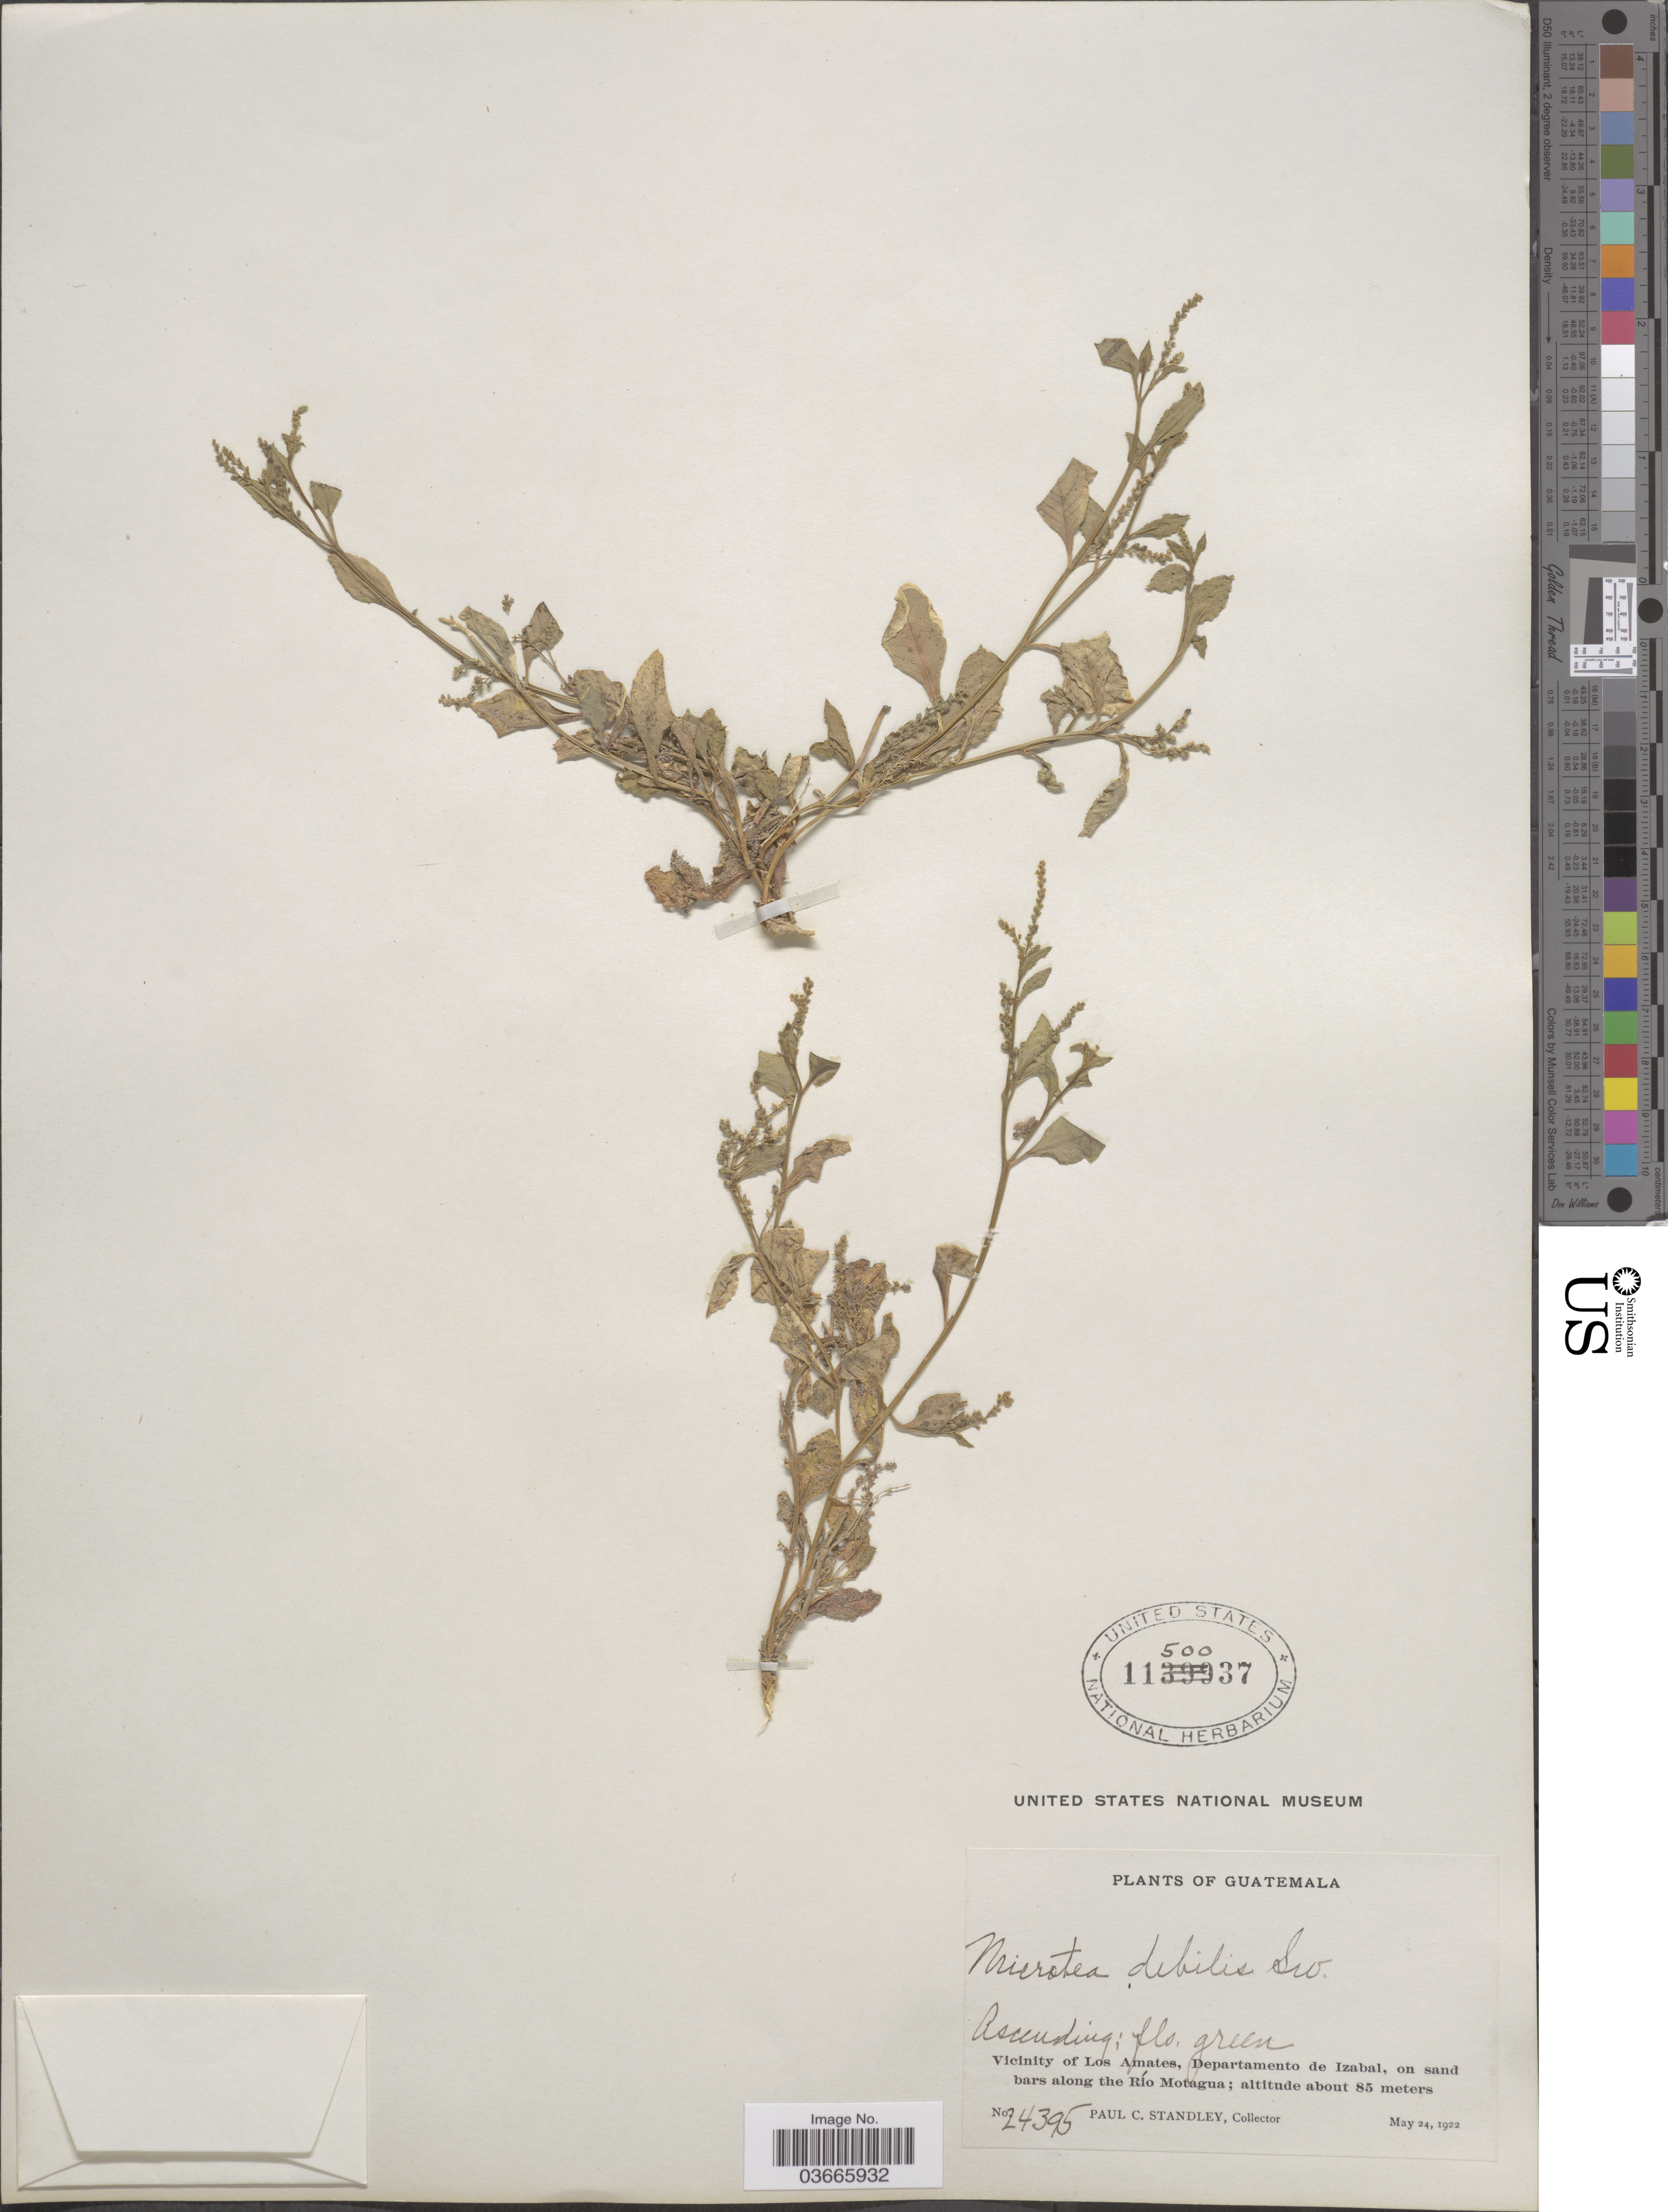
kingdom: Plantae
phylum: Tracheophyta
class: Magnoliopsida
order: Caryophyllales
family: Microteaceae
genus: Microtea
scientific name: Microtea debilis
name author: Sw.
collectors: P. C. Standley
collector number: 24395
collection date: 1922-05-24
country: Guatemala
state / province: Izabal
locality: Vicinity of Los Amates, Departamento de Izabal, on sand bars along the Río Motagua.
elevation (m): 85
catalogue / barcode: US 1150037